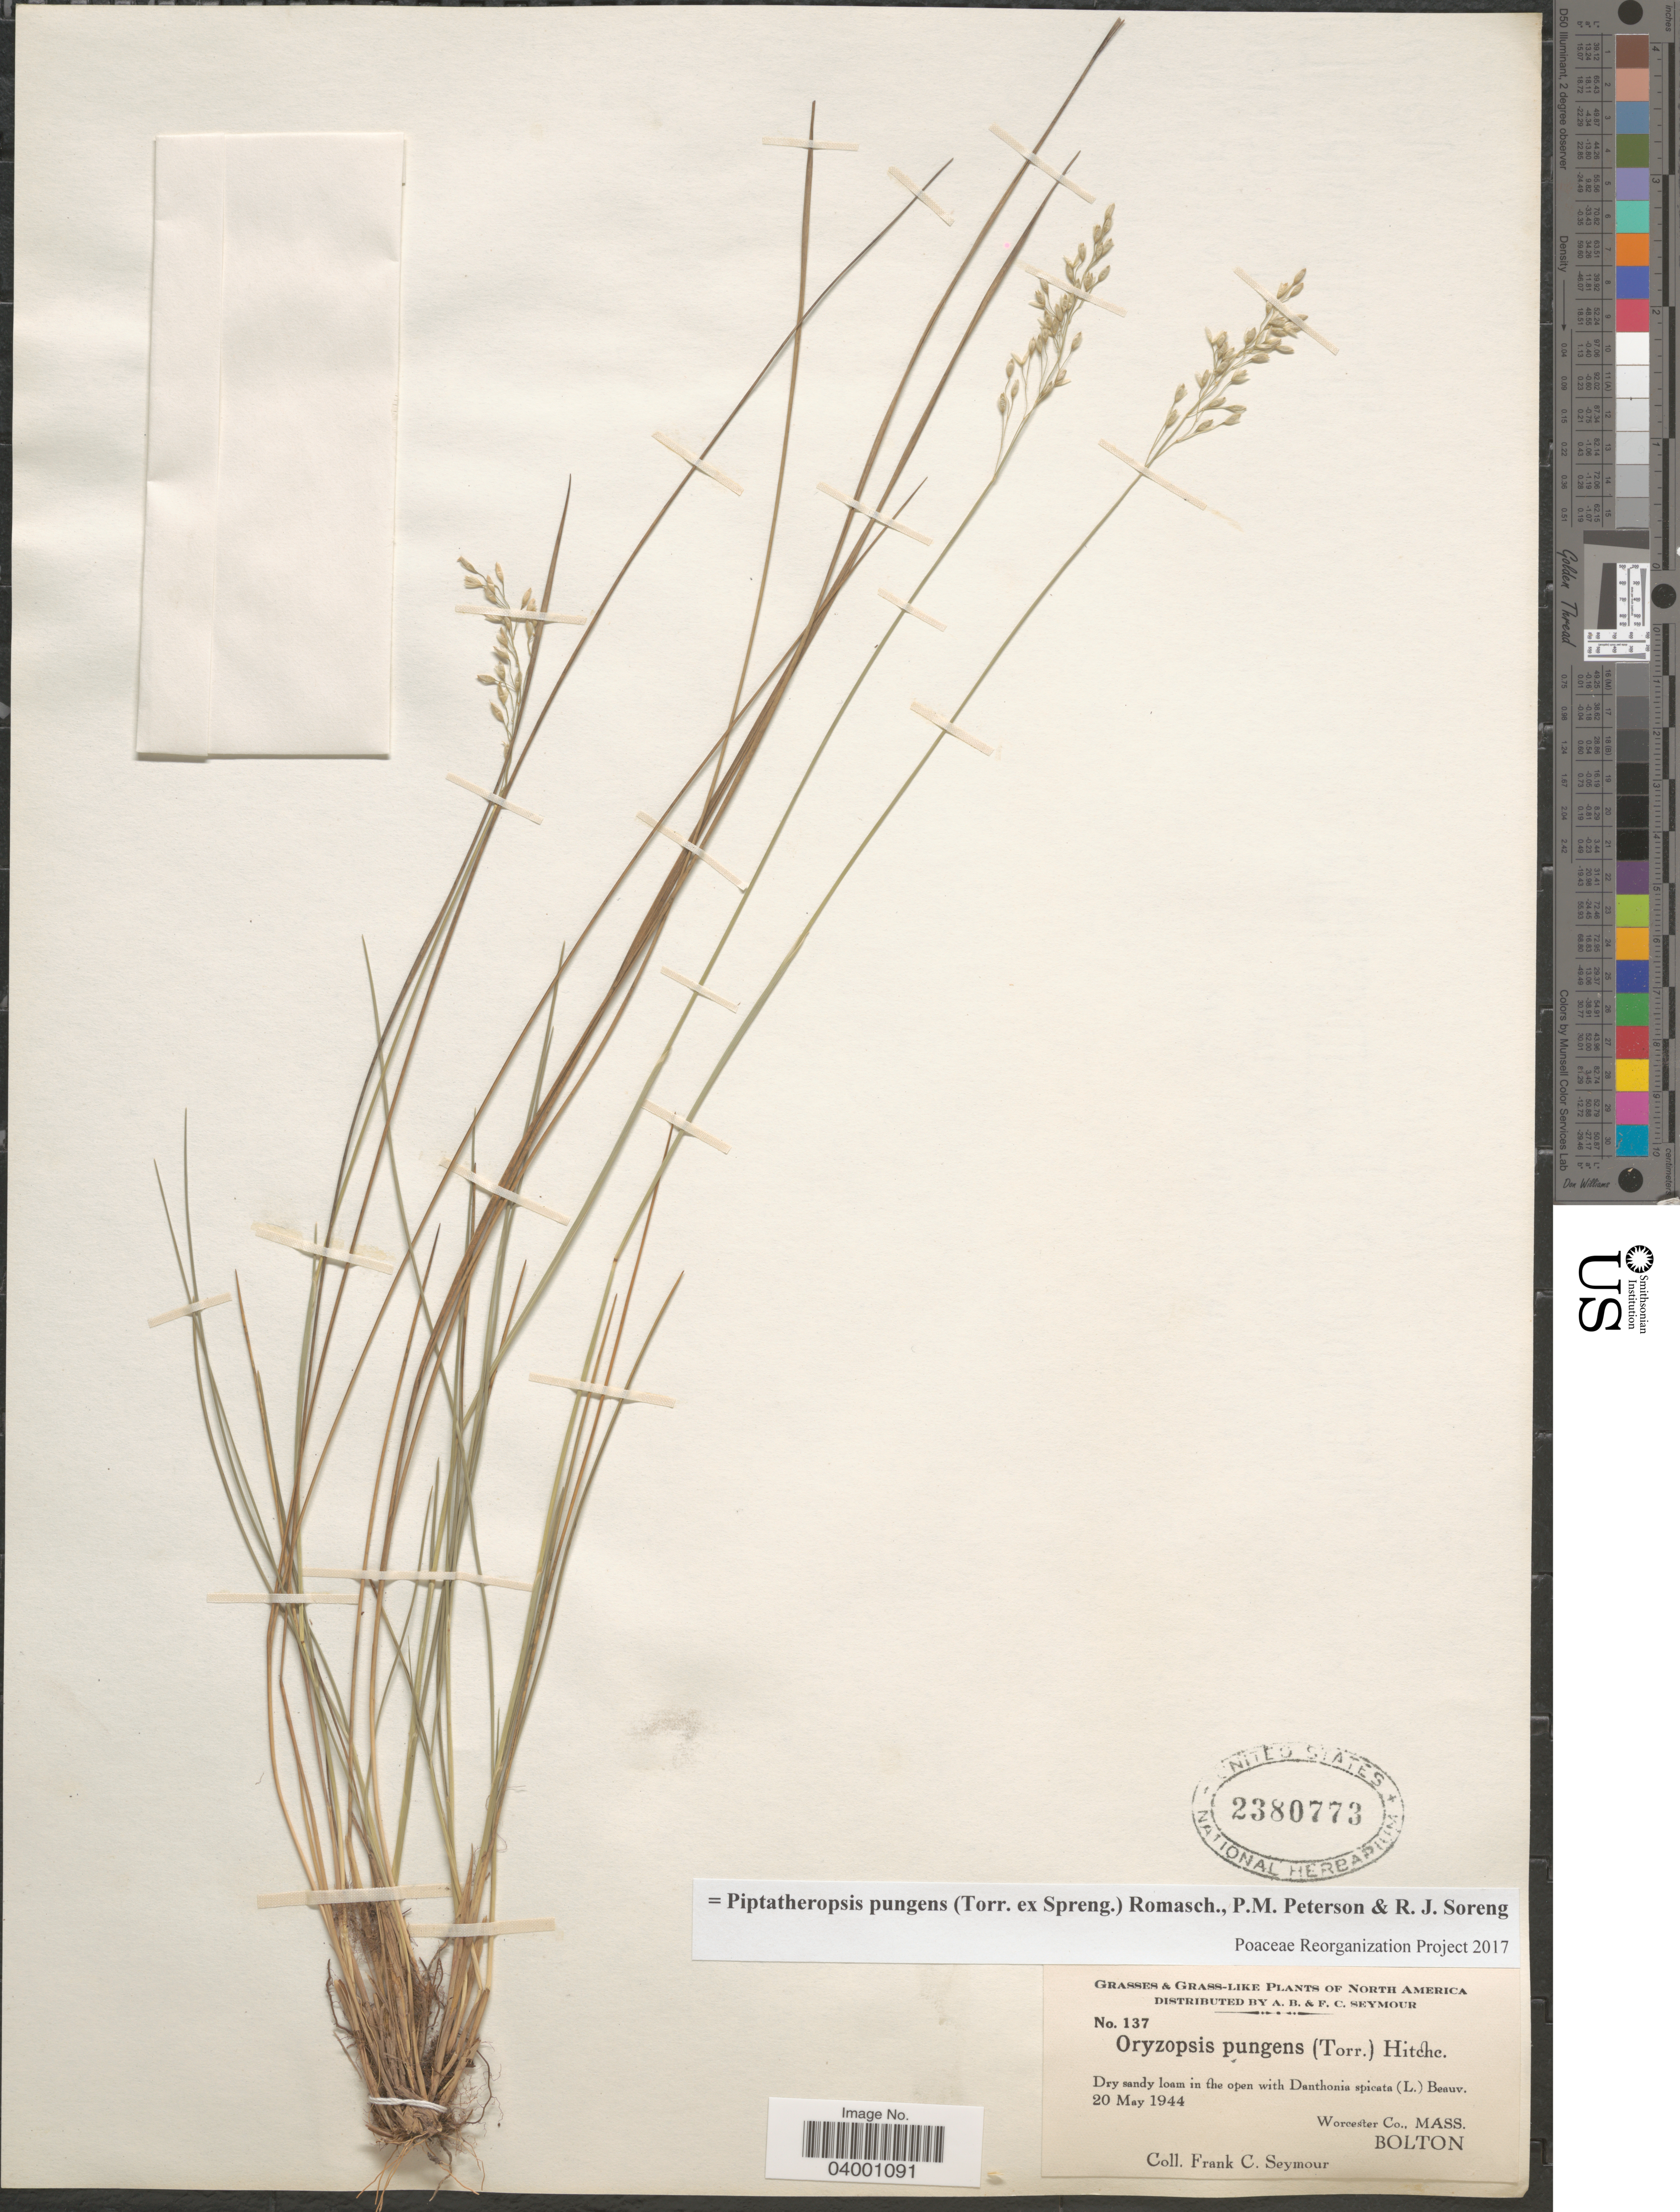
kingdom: Plantae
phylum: Tracheophyta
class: Liliopsida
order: Poales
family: Poaceae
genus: Piptatheropsis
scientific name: Piptatheropsis pungens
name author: (Torr. ex Spreng.) Romasch. et al.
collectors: F. C. Seymour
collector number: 137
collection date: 1944-05-20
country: United States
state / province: Massachusetts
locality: Worcester Co. Bolton.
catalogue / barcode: US 2380773